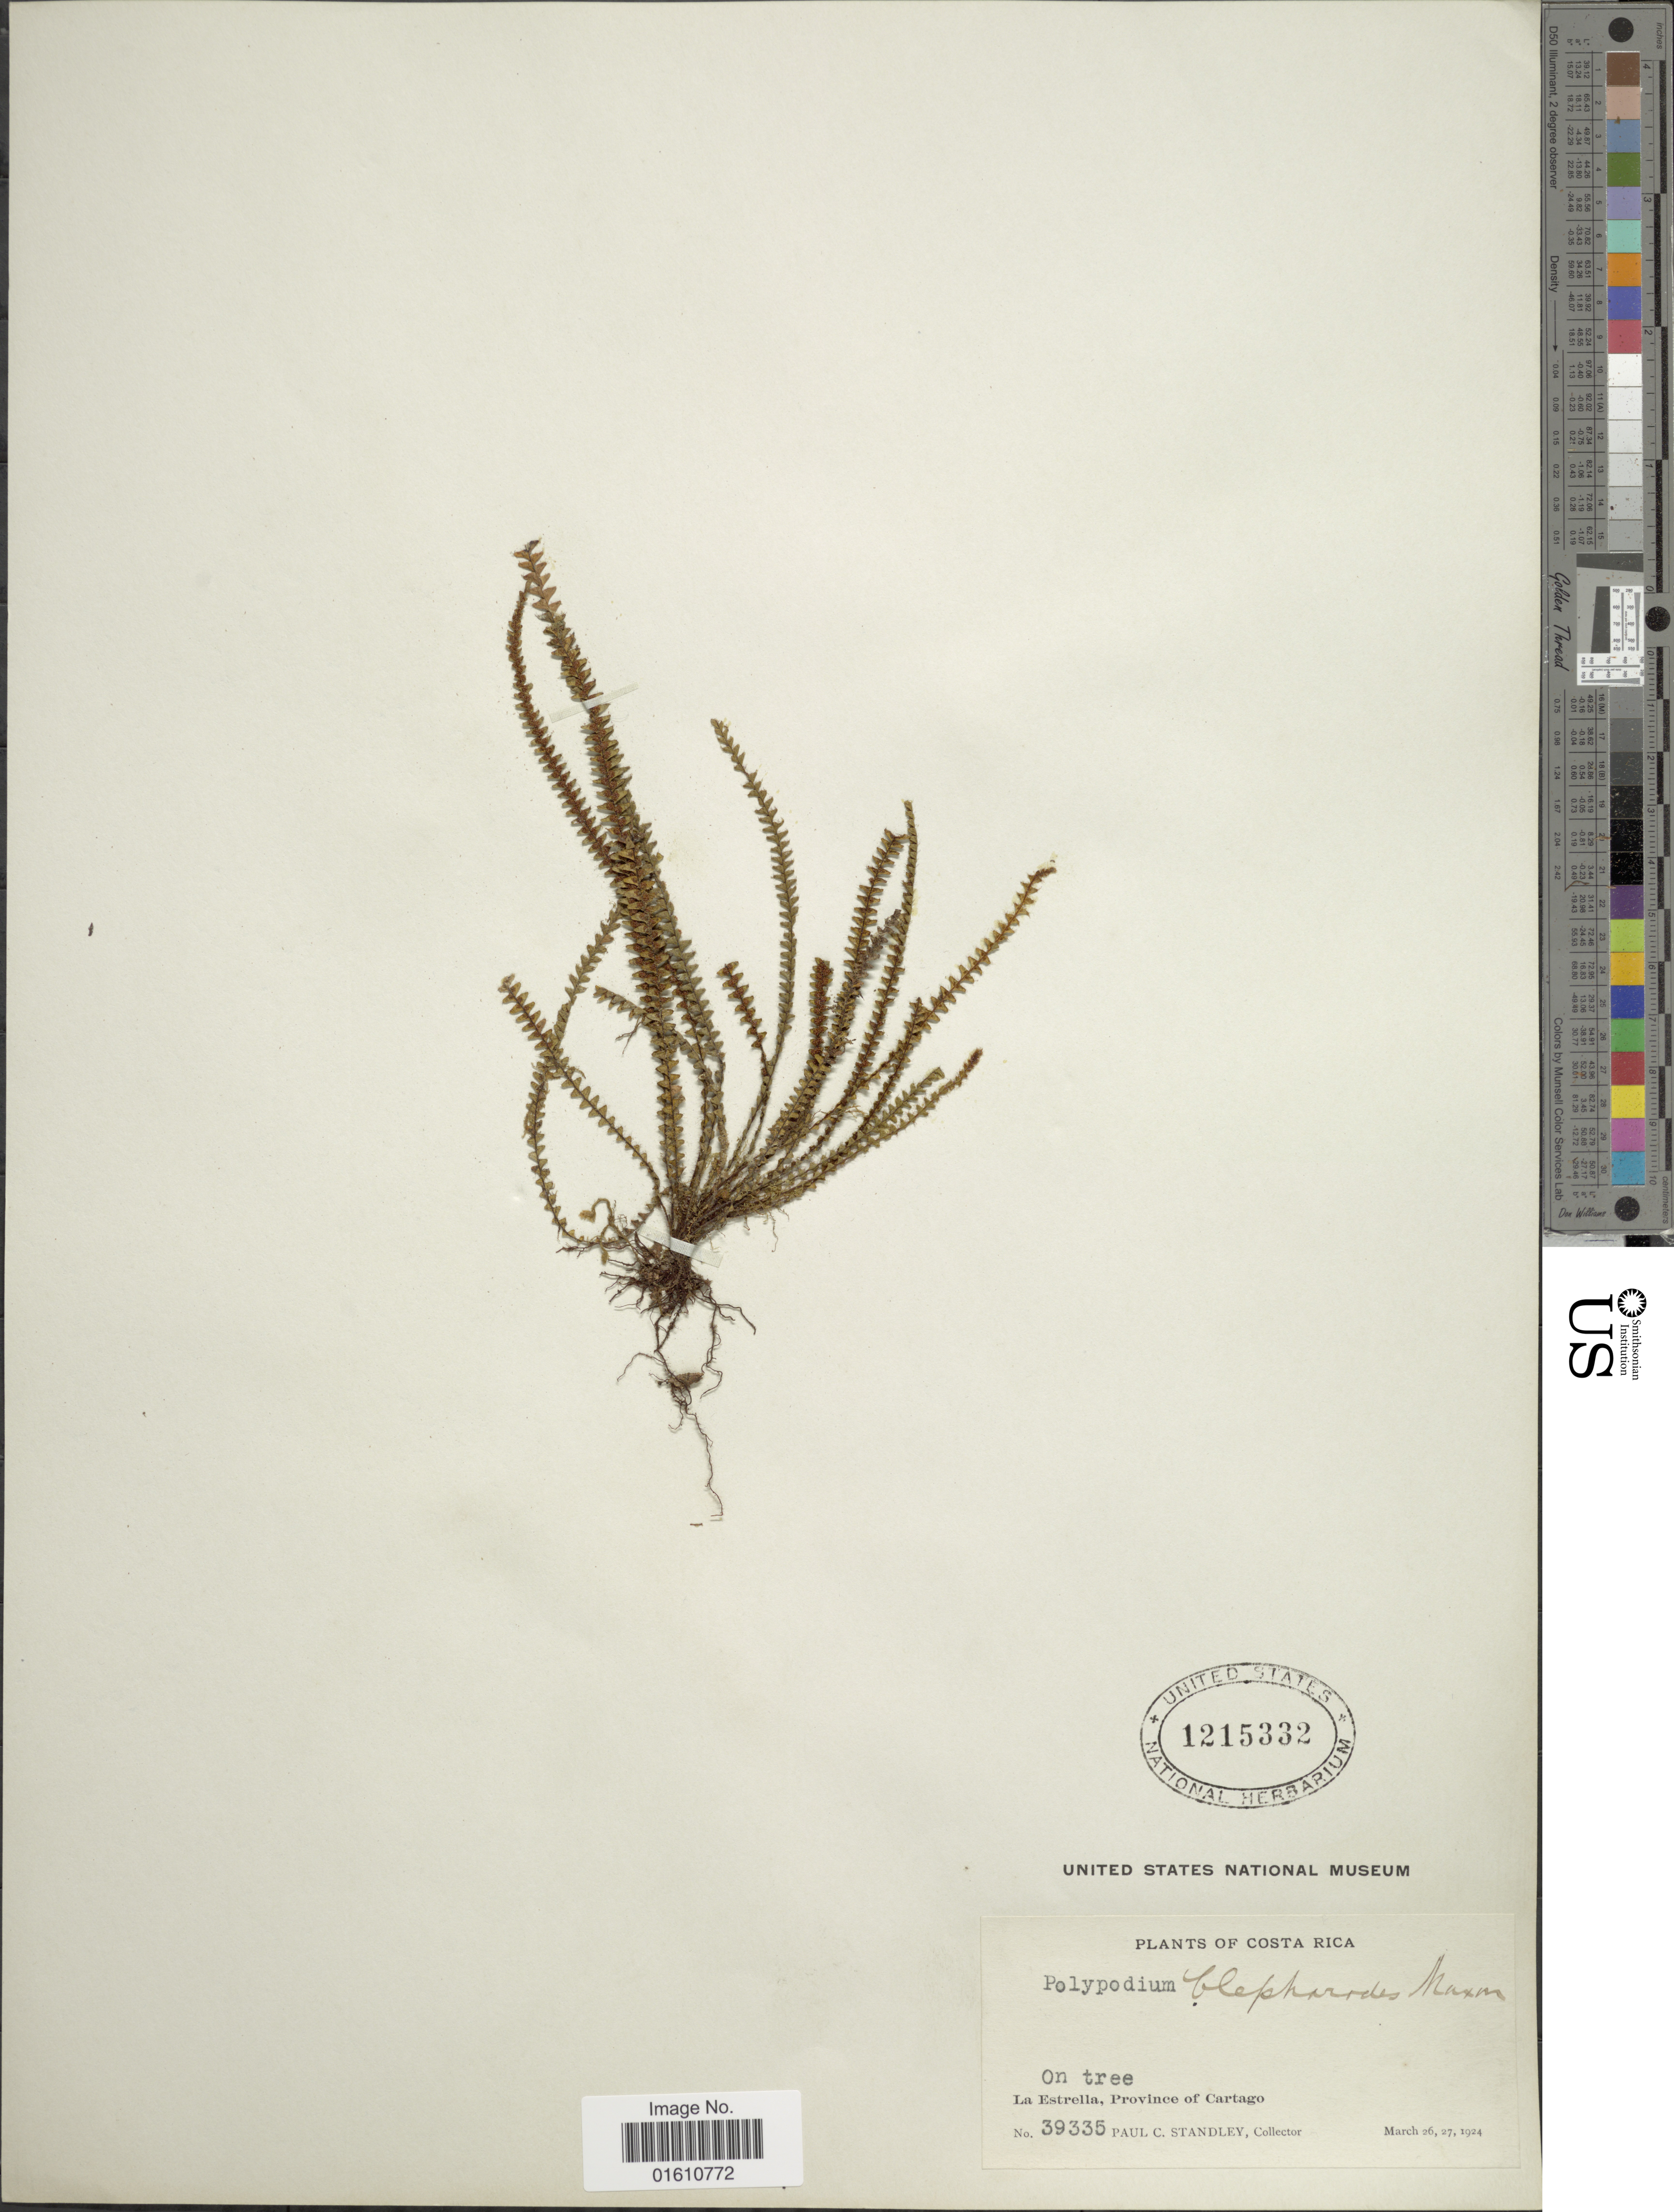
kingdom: Plantae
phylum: Tracheophyta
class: Polypodiopsida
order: Polypodiales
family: Polypodiaceae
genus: Moranopteris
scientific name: Moranopteris taenifolia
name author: (Jenman) R. Y. Hirai & J. Prado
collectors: P. C. Standley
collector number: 39335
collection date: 1924-03-26/1924-03-27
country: Costa Rica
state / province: Cartago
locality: La Estrella, Province of Cartago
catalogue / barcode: US 1215332